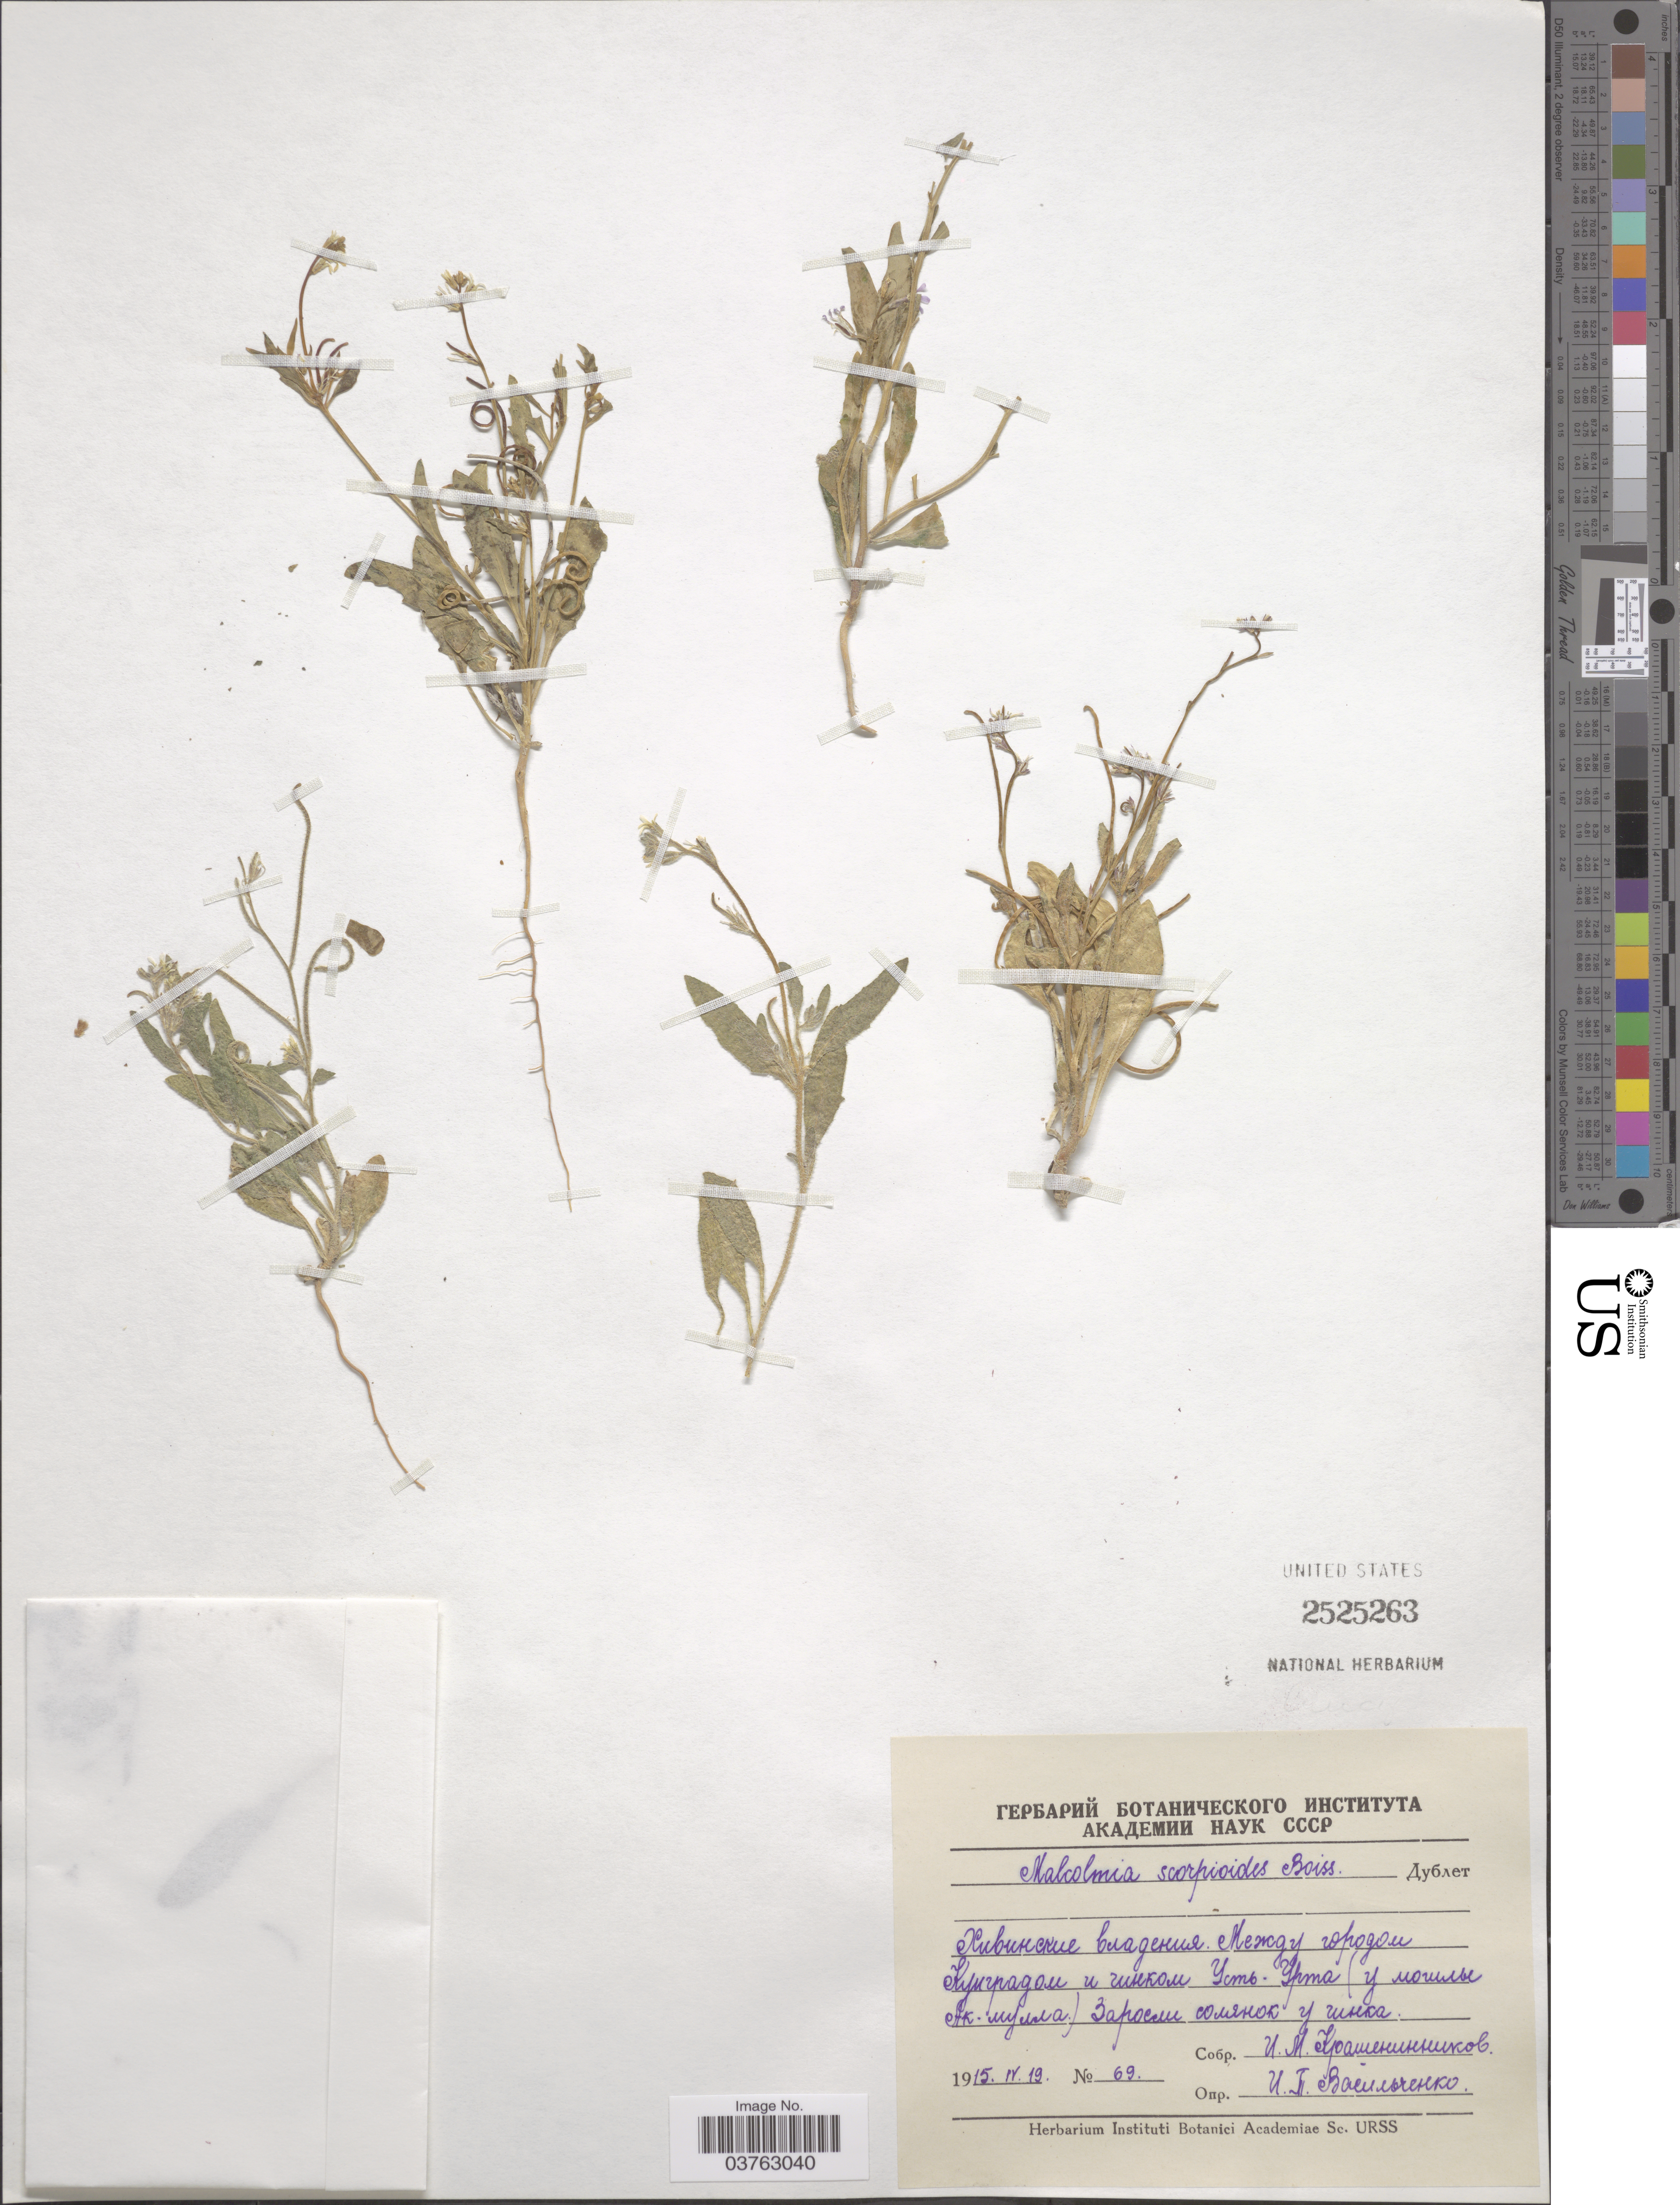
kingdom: Plantae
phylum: Tracheophyta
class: Magnoliopsida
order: Brassicales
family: Brassicaceae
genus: Malcolmia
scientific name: Malcolmia scorpioides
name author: (Bunge) Boiss.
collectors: I. Krasheninnikov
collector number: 69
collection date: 1915-04-19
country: Uzbekistan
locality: Between Kungrad and Ust-Urt, near Ak-mulla grave.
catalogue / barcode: US 2525263